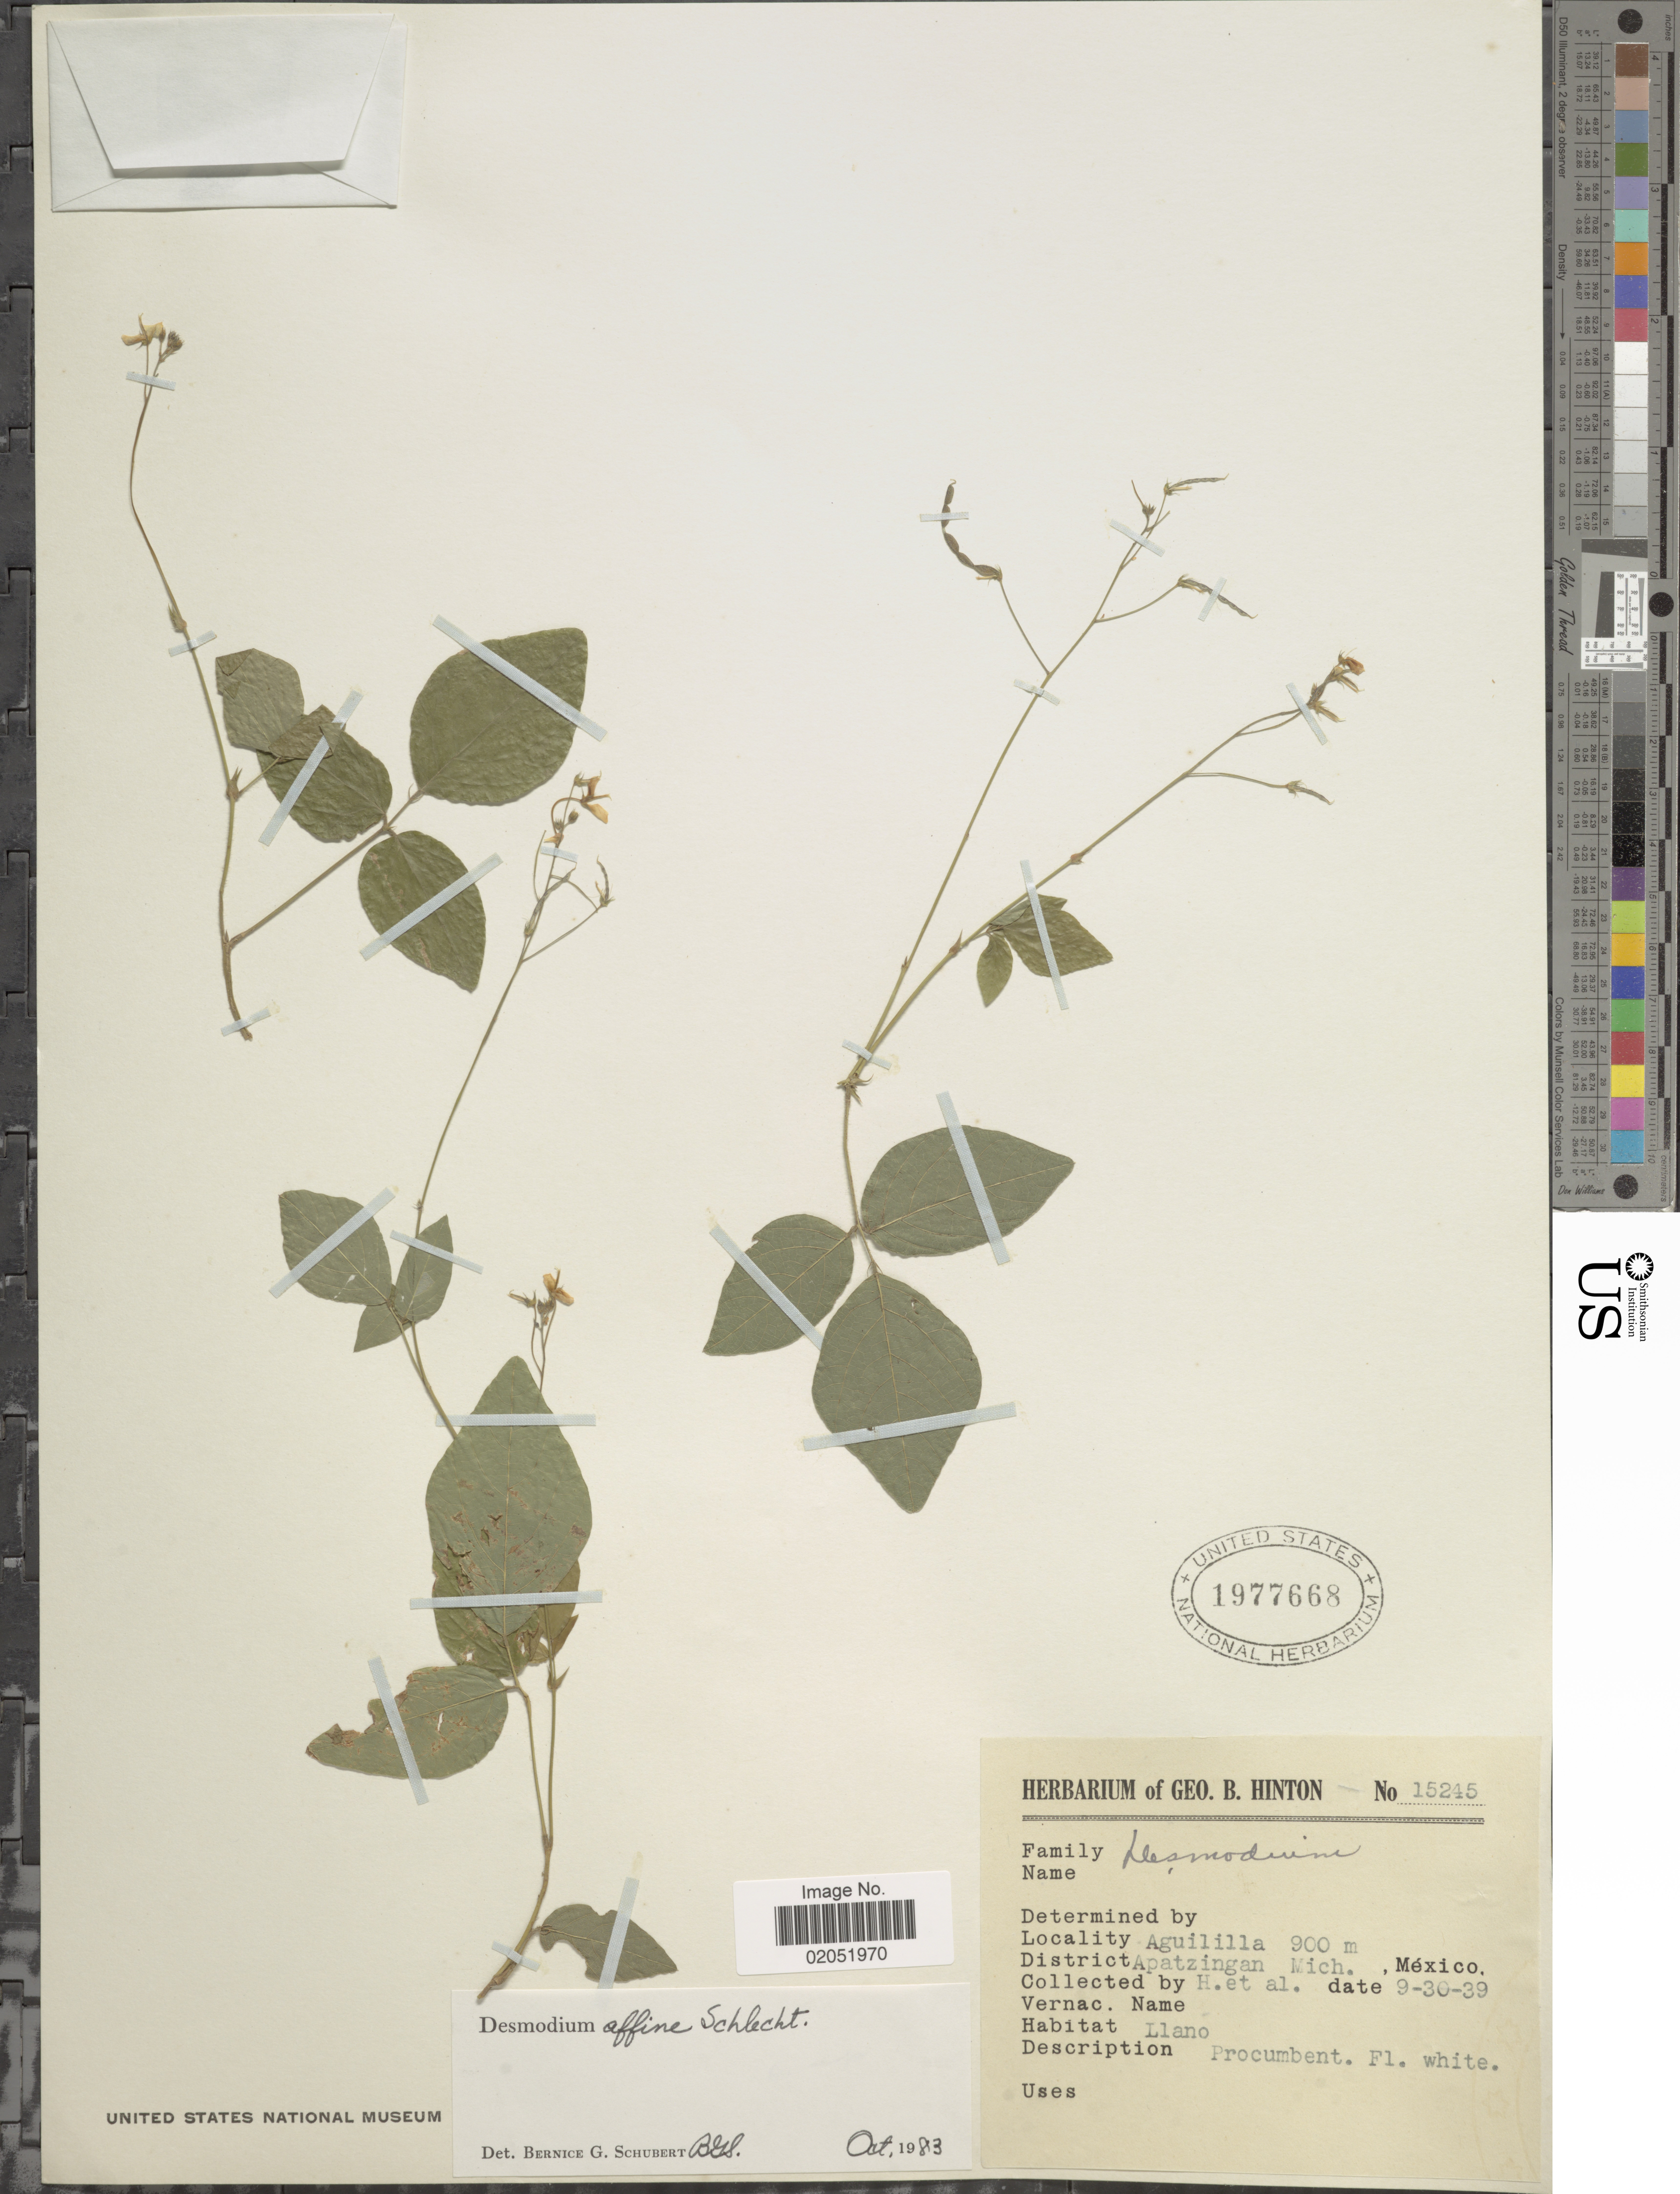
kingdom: Plantae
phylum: Tracheophyta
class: Magnoliopsida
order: Fabales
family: Fabaceae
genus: Desmodium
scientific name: Desmodium affine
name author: Schltdl.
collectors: G. B. Hinton & et al.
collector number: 15245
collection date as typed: Transcribed d/m/y: 30/9/39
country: Mexico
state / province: Michoacán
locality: Aguililla, District Apatzingan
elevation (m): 900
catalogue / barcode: US 1977668